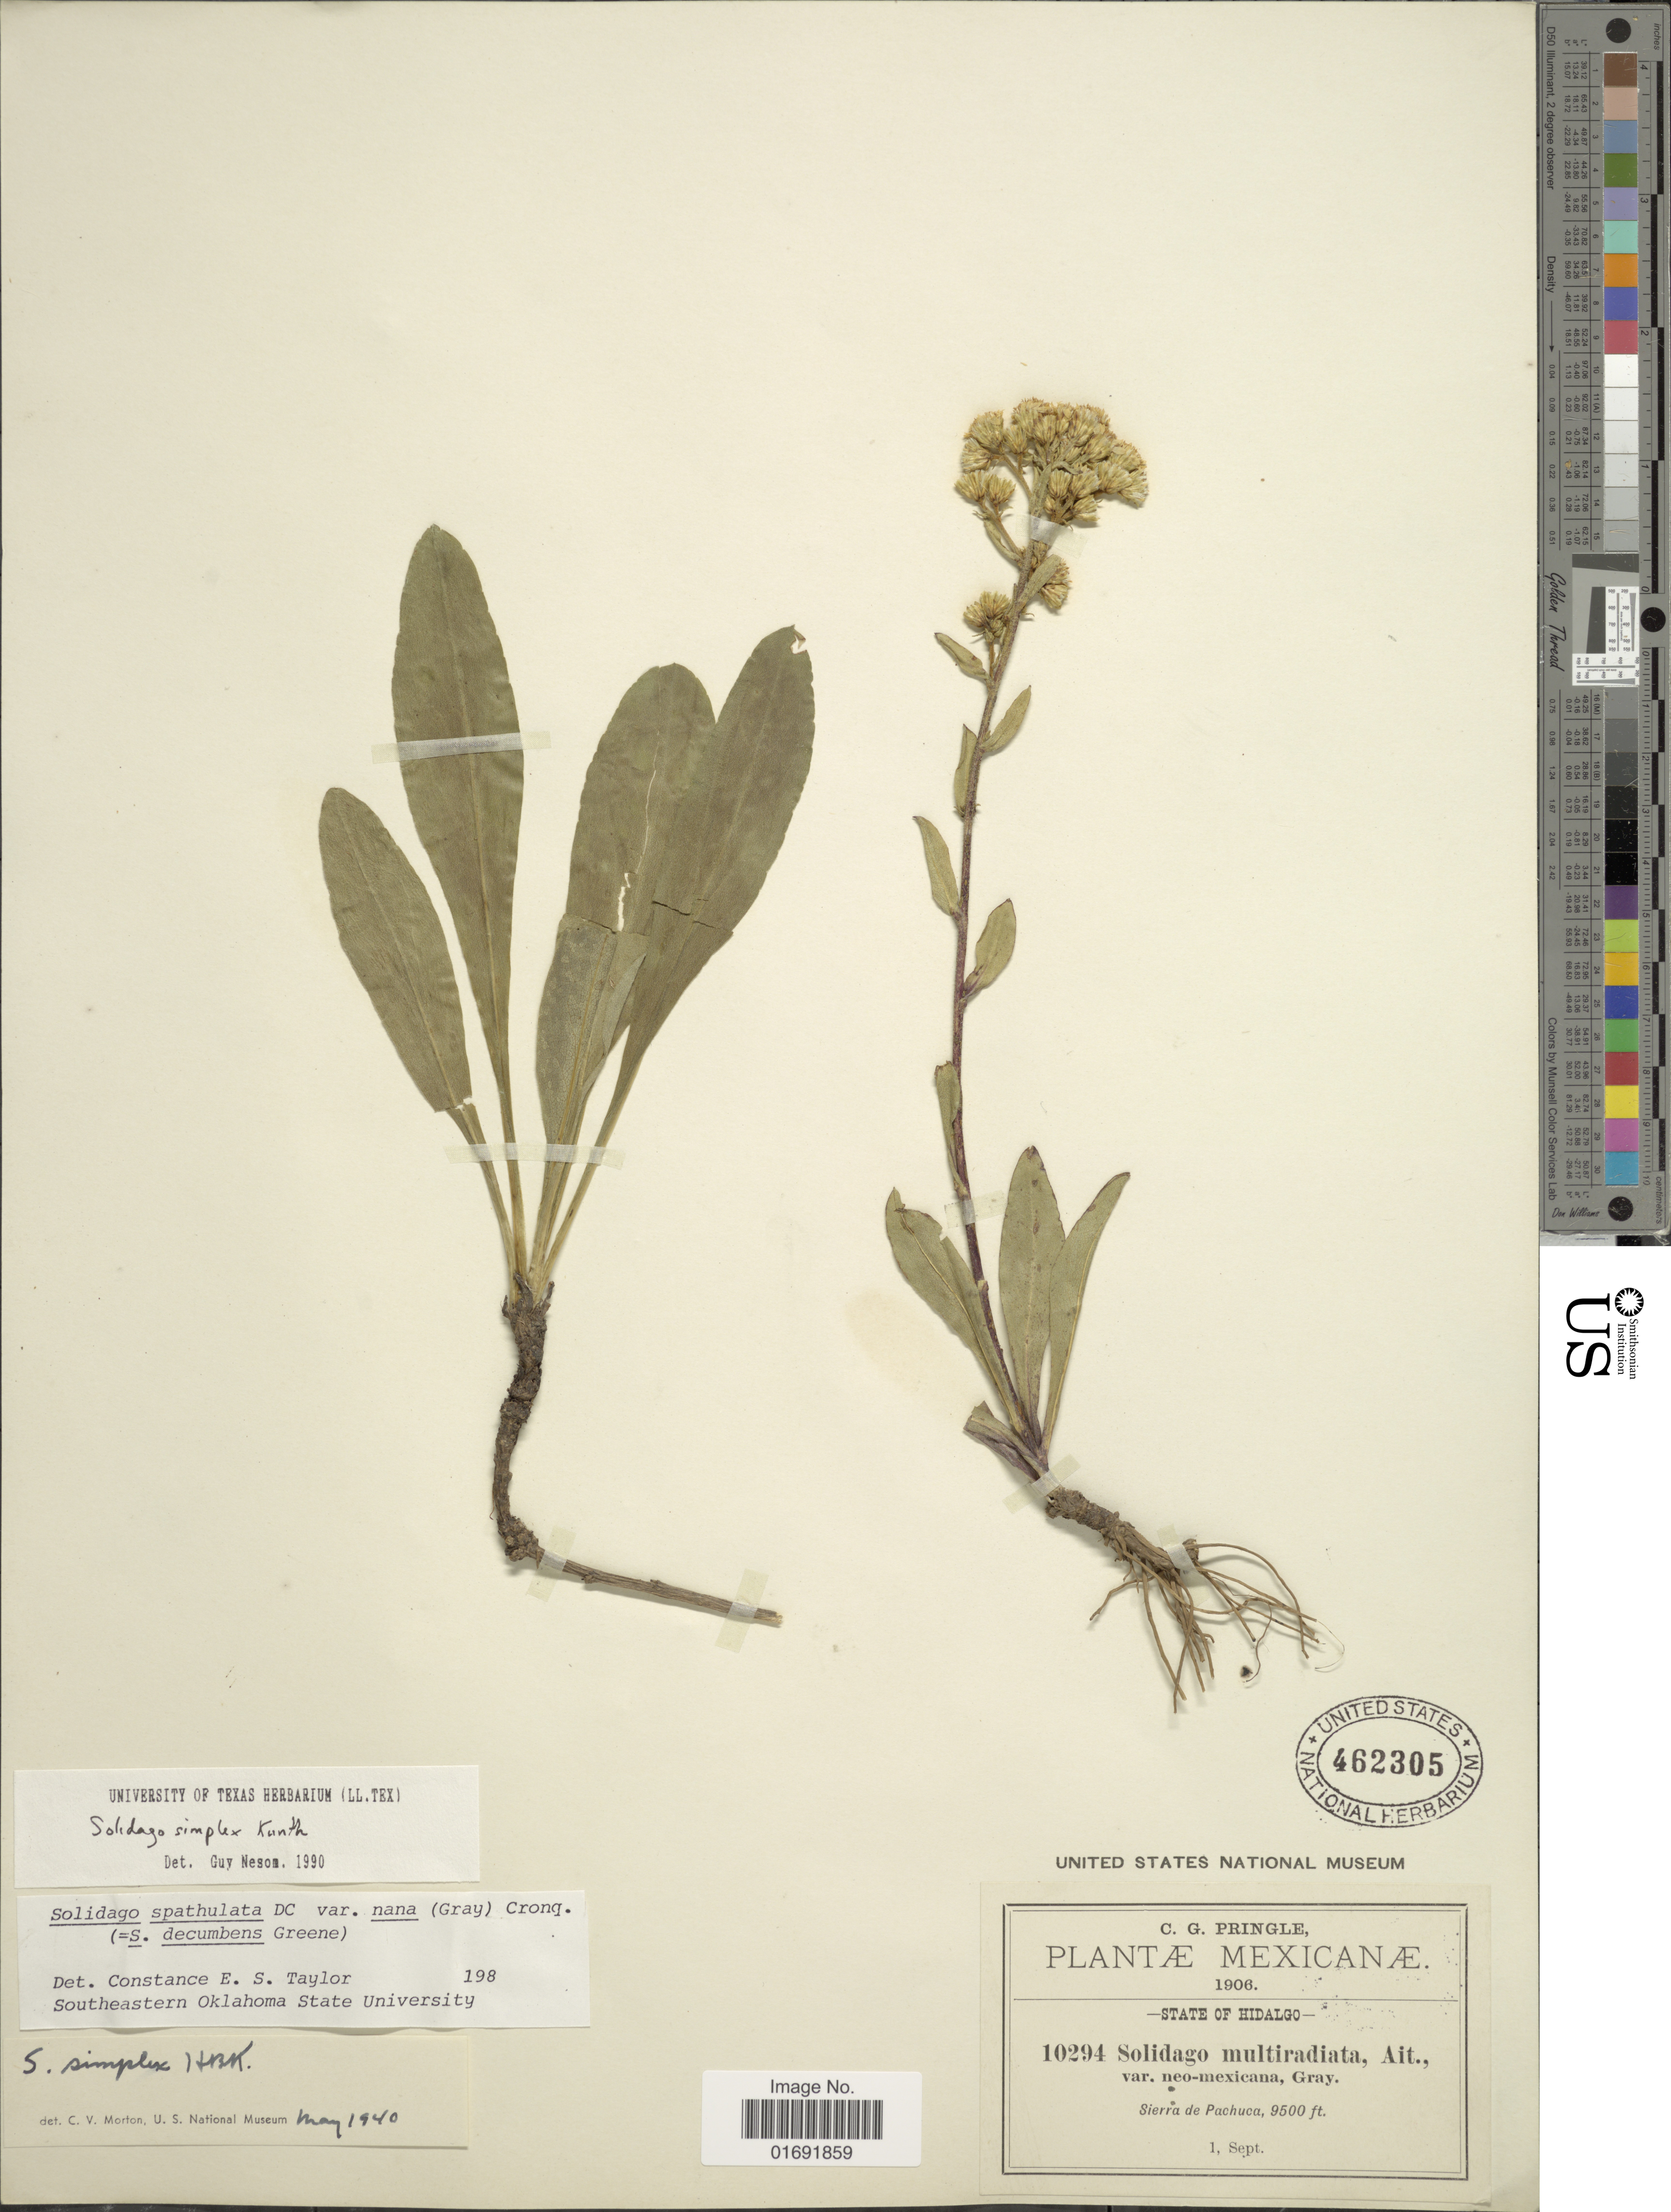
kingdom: Plantae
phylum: Tracheophyta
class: Magnoliopsida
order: Asterales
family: Asteraceae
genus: Solidago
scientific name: Solidago neomexicana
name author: Wooton & Standl.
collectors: C. G. Pringle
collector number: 10294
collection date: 1906-09-01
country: Mexico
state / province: Hidalgo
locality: Sierra de Pachuca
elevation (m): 2896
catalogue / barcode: US 462305